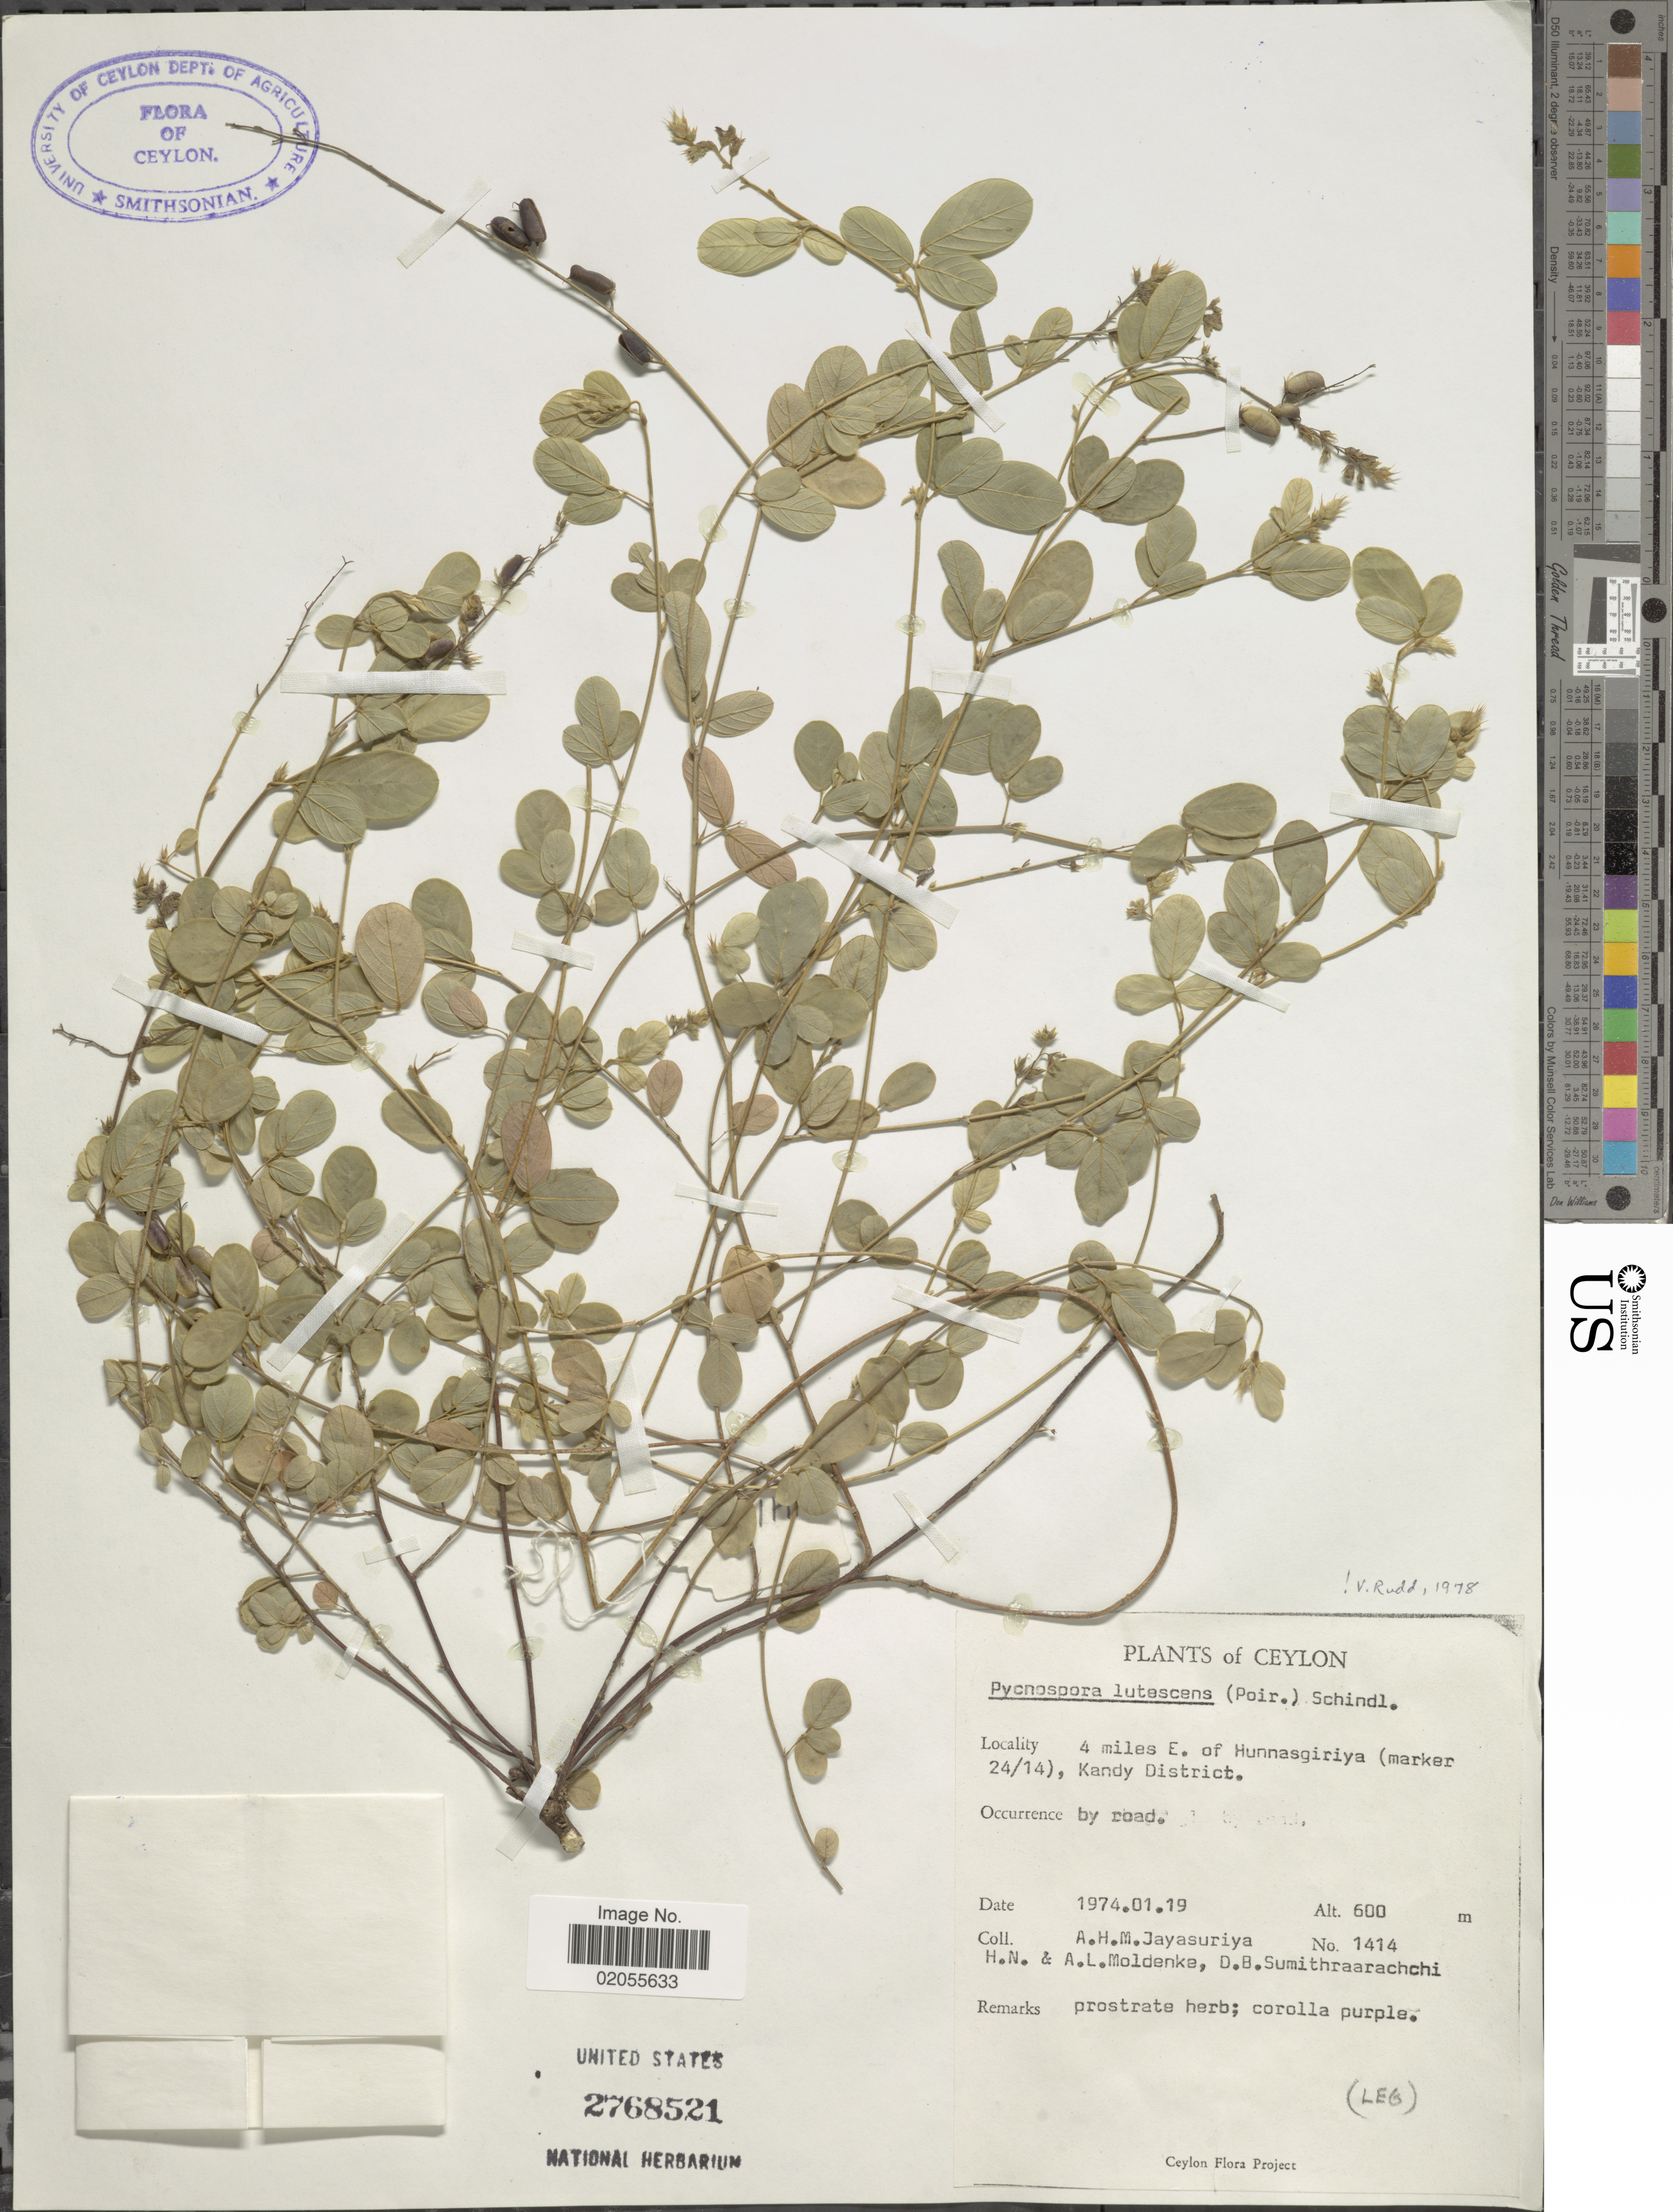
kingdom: Plantae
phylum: Tracheophyta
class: Magnoliopsida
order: Fabales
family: Fabaceae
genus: Pycnospora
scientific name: Pycnospora lutescens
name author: (Poir.) Schindl.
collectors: A. H. Jayasuriya, H. N. Moldenke, A. L. Moldenke & D. B. Sumithraarachchi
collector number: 1414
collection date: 1974-01-19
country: Sri Lanka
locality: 4 miles E. of Hunnasgiriya (marker 24/14), Kandy District, Ceylon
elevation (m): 600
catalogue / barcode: US 2768521